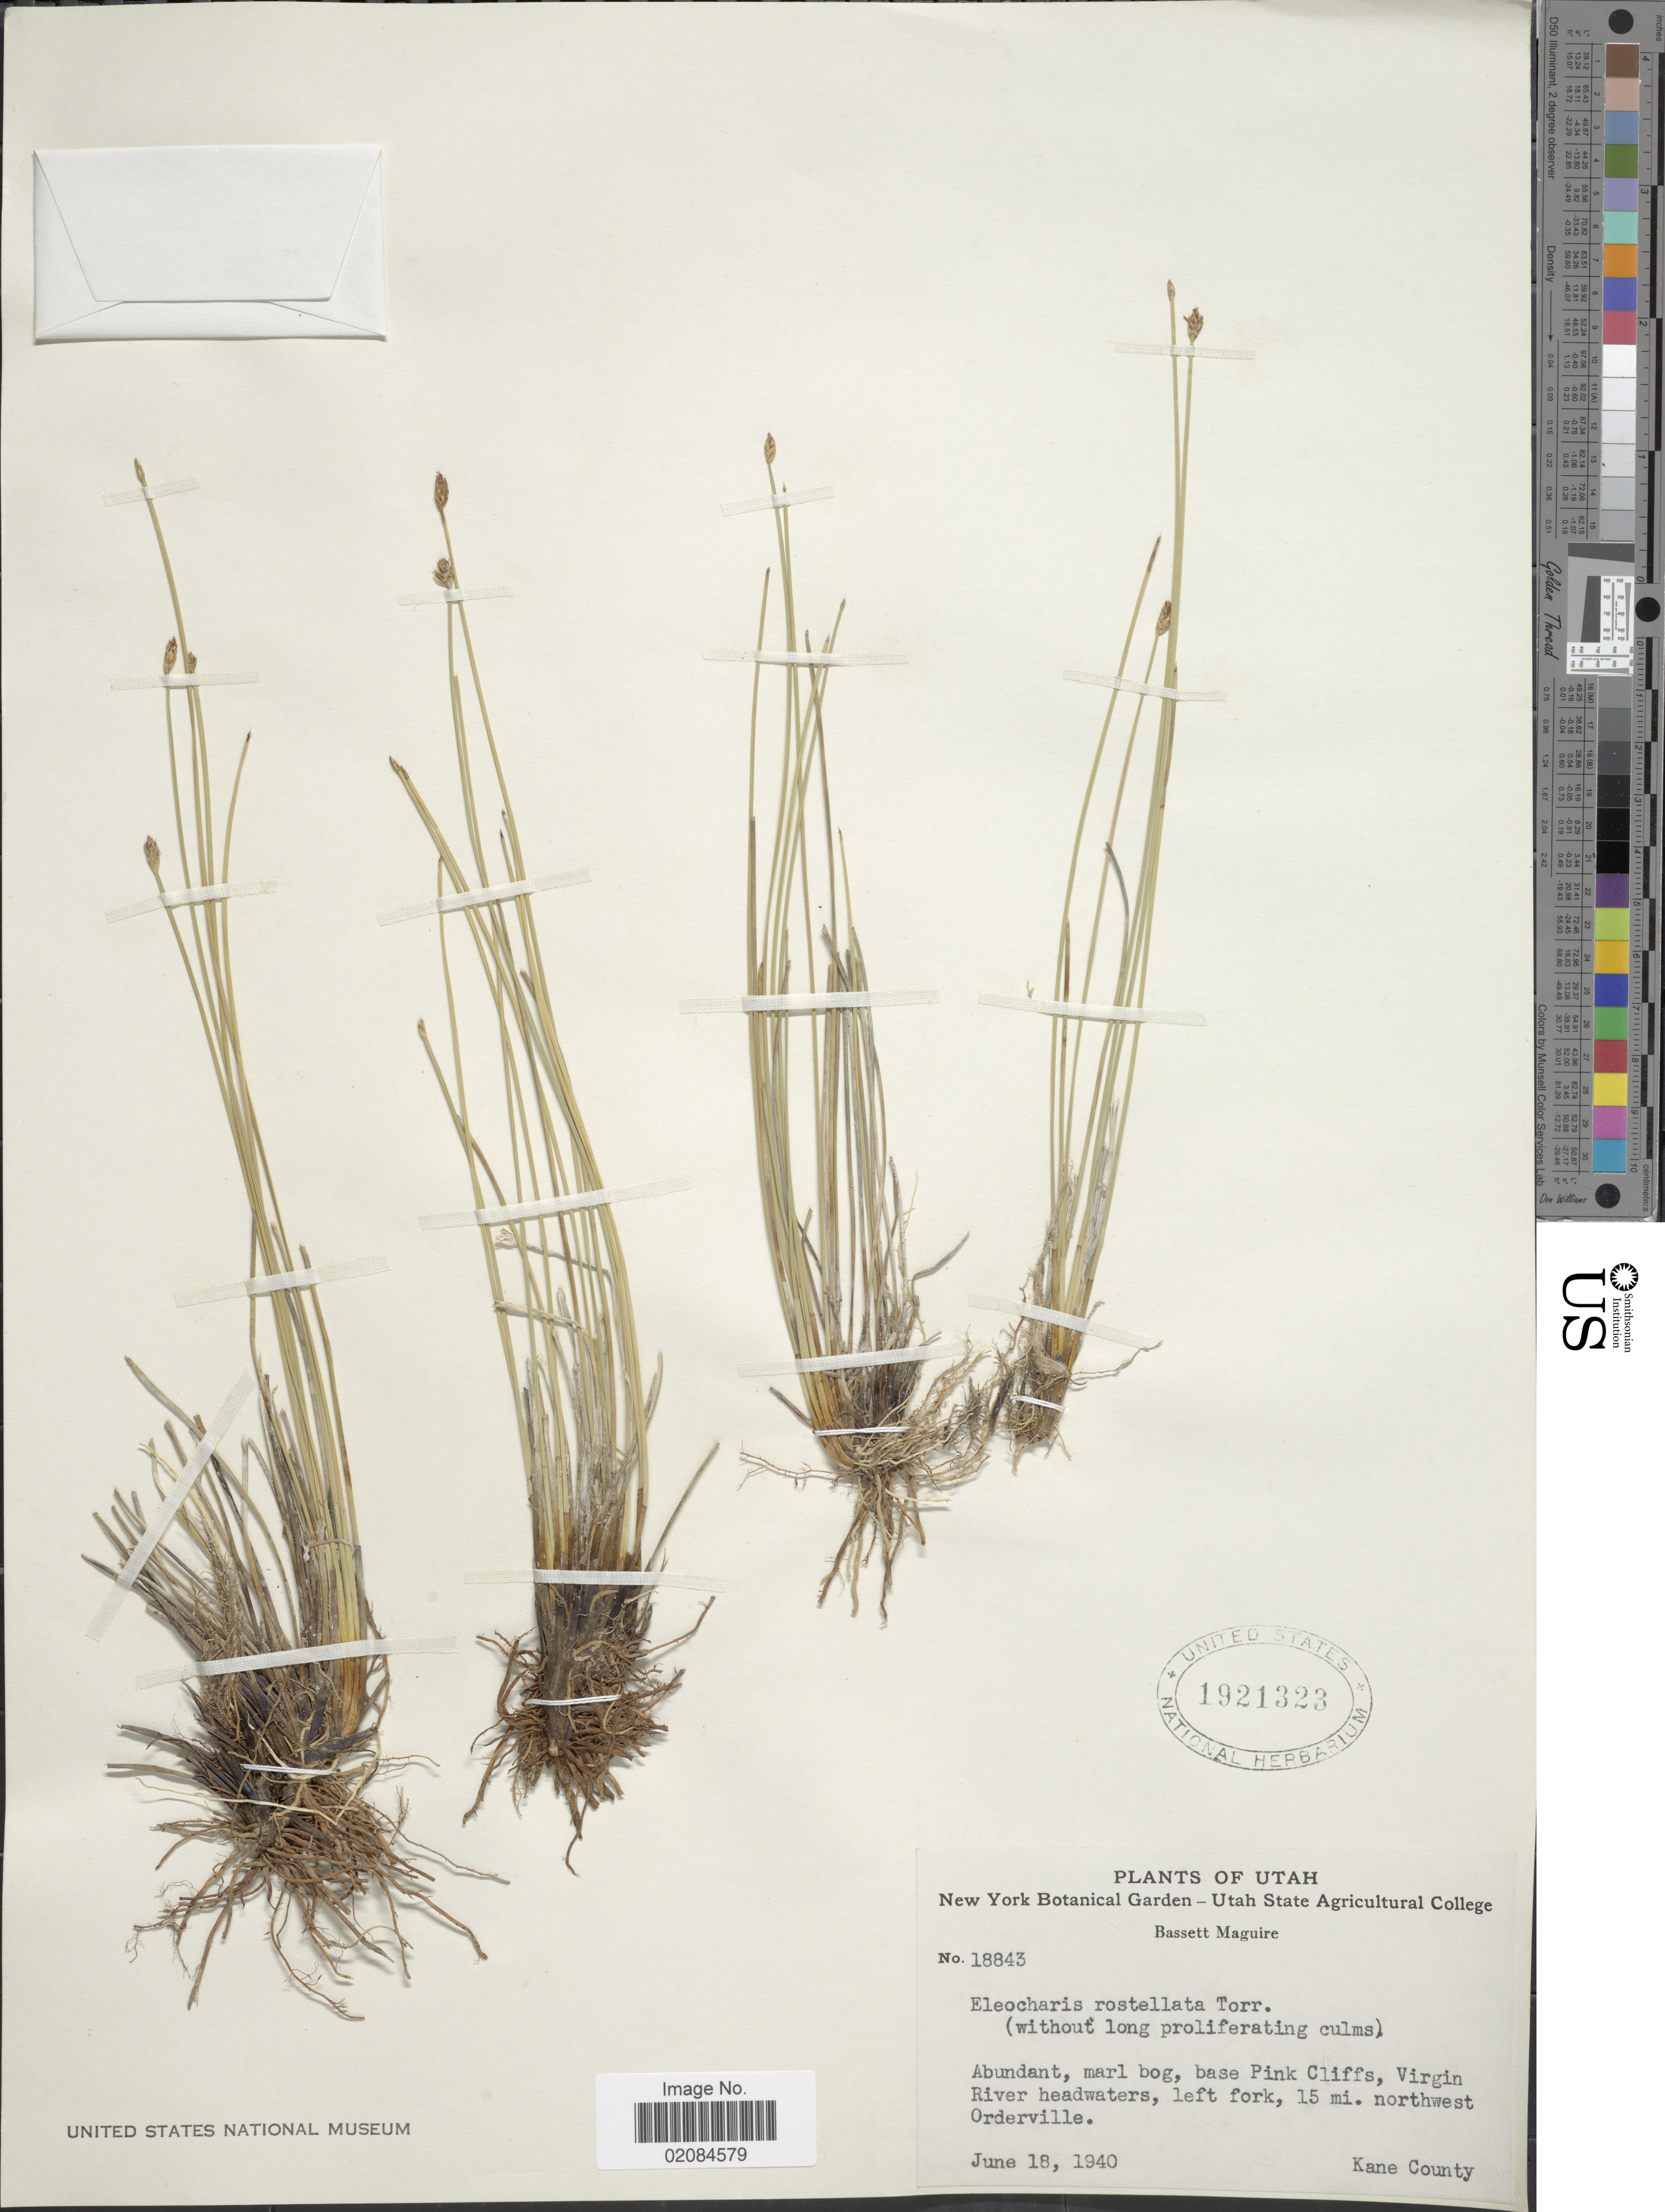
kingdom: Plantae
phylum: Tracheophyta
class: Liliopsida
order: Poales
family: Cyperaceae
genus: Eleocharis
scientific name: Eleocharis rostellata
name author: (Torr.) Torr.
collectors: B. Maguire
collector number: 18843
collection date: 1940-06-18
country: United States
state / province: Utah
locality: Base Pink Ciffs, Virgin River headwaters, left fork, 15 mi. northwest Orderville. Kane County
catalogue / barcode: US 1921323